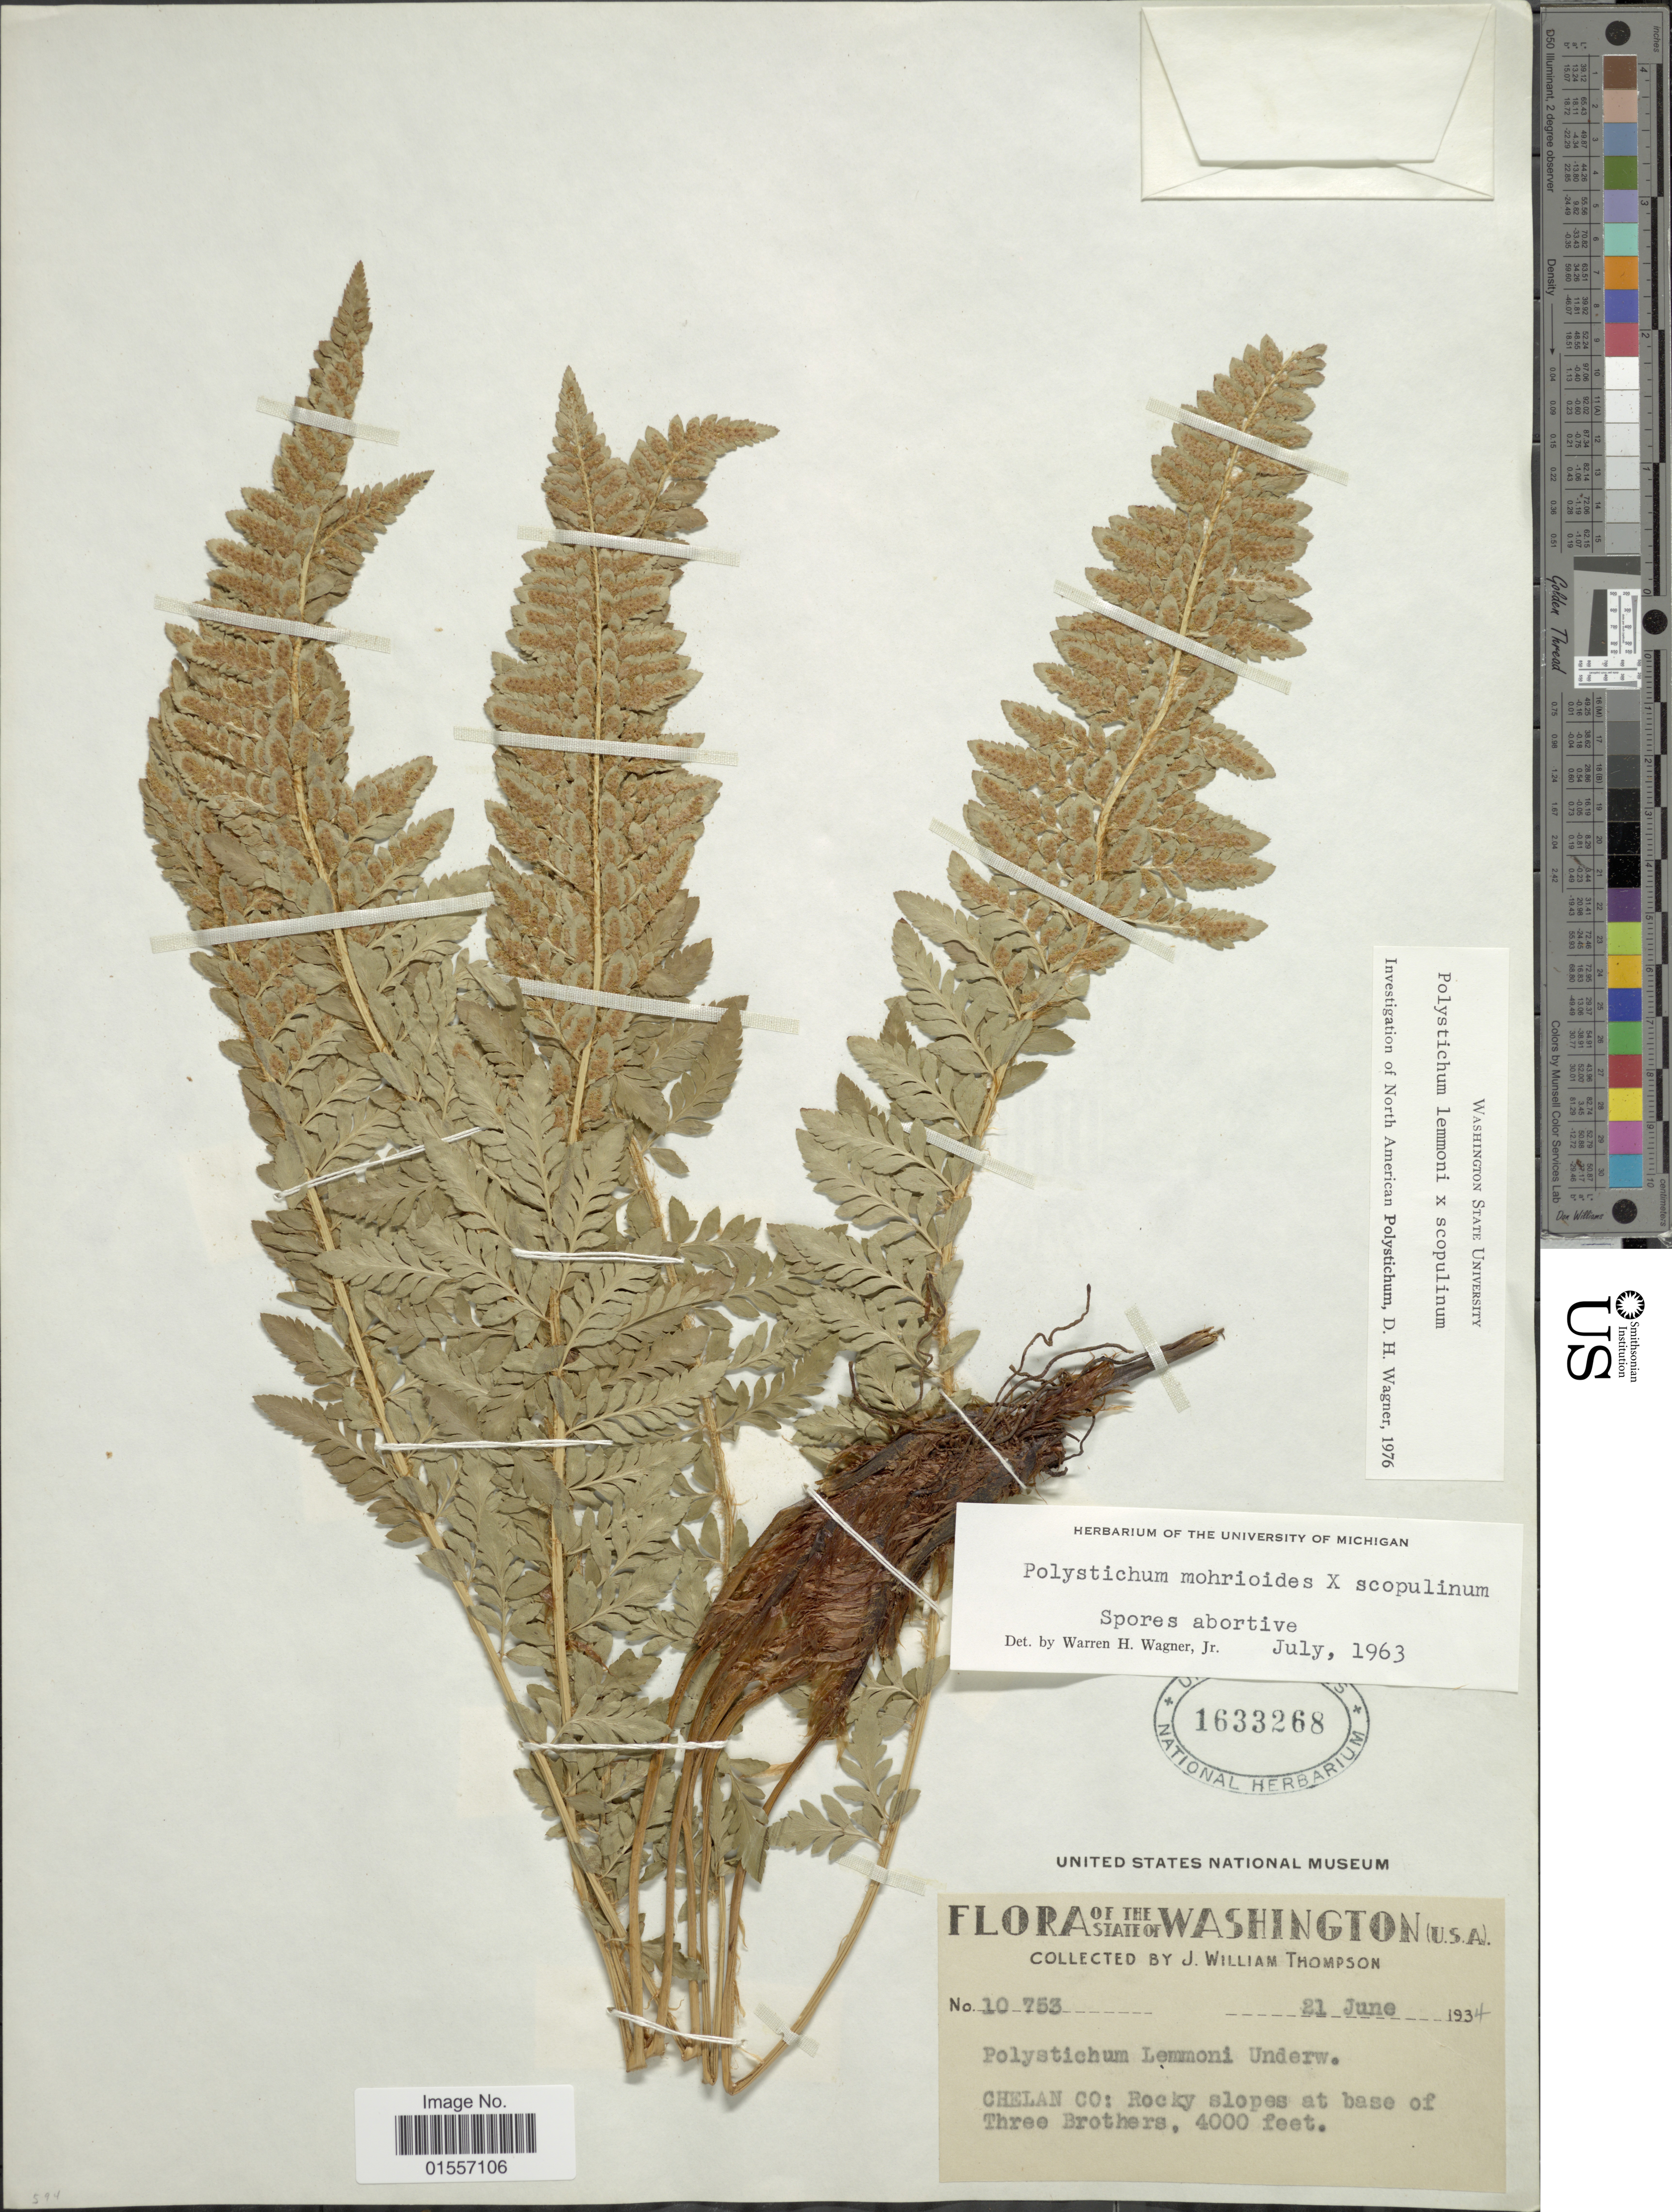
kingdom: Plantae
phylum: Tracheophyta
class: Polypodiopsida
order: Polypodiales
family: Dryopteridaceae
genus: Polystichum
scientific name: Polystichum lemmonii x P. scopulinum (D.C. Eaton) Maxon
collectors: J. W. Thompson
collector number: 10 753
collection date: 1934-06-21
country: United States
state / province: Washington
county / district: Chelan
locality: The state of Washington, Chelan Co. rocky slopes at base of Three Brothers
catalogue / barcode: US 1633268